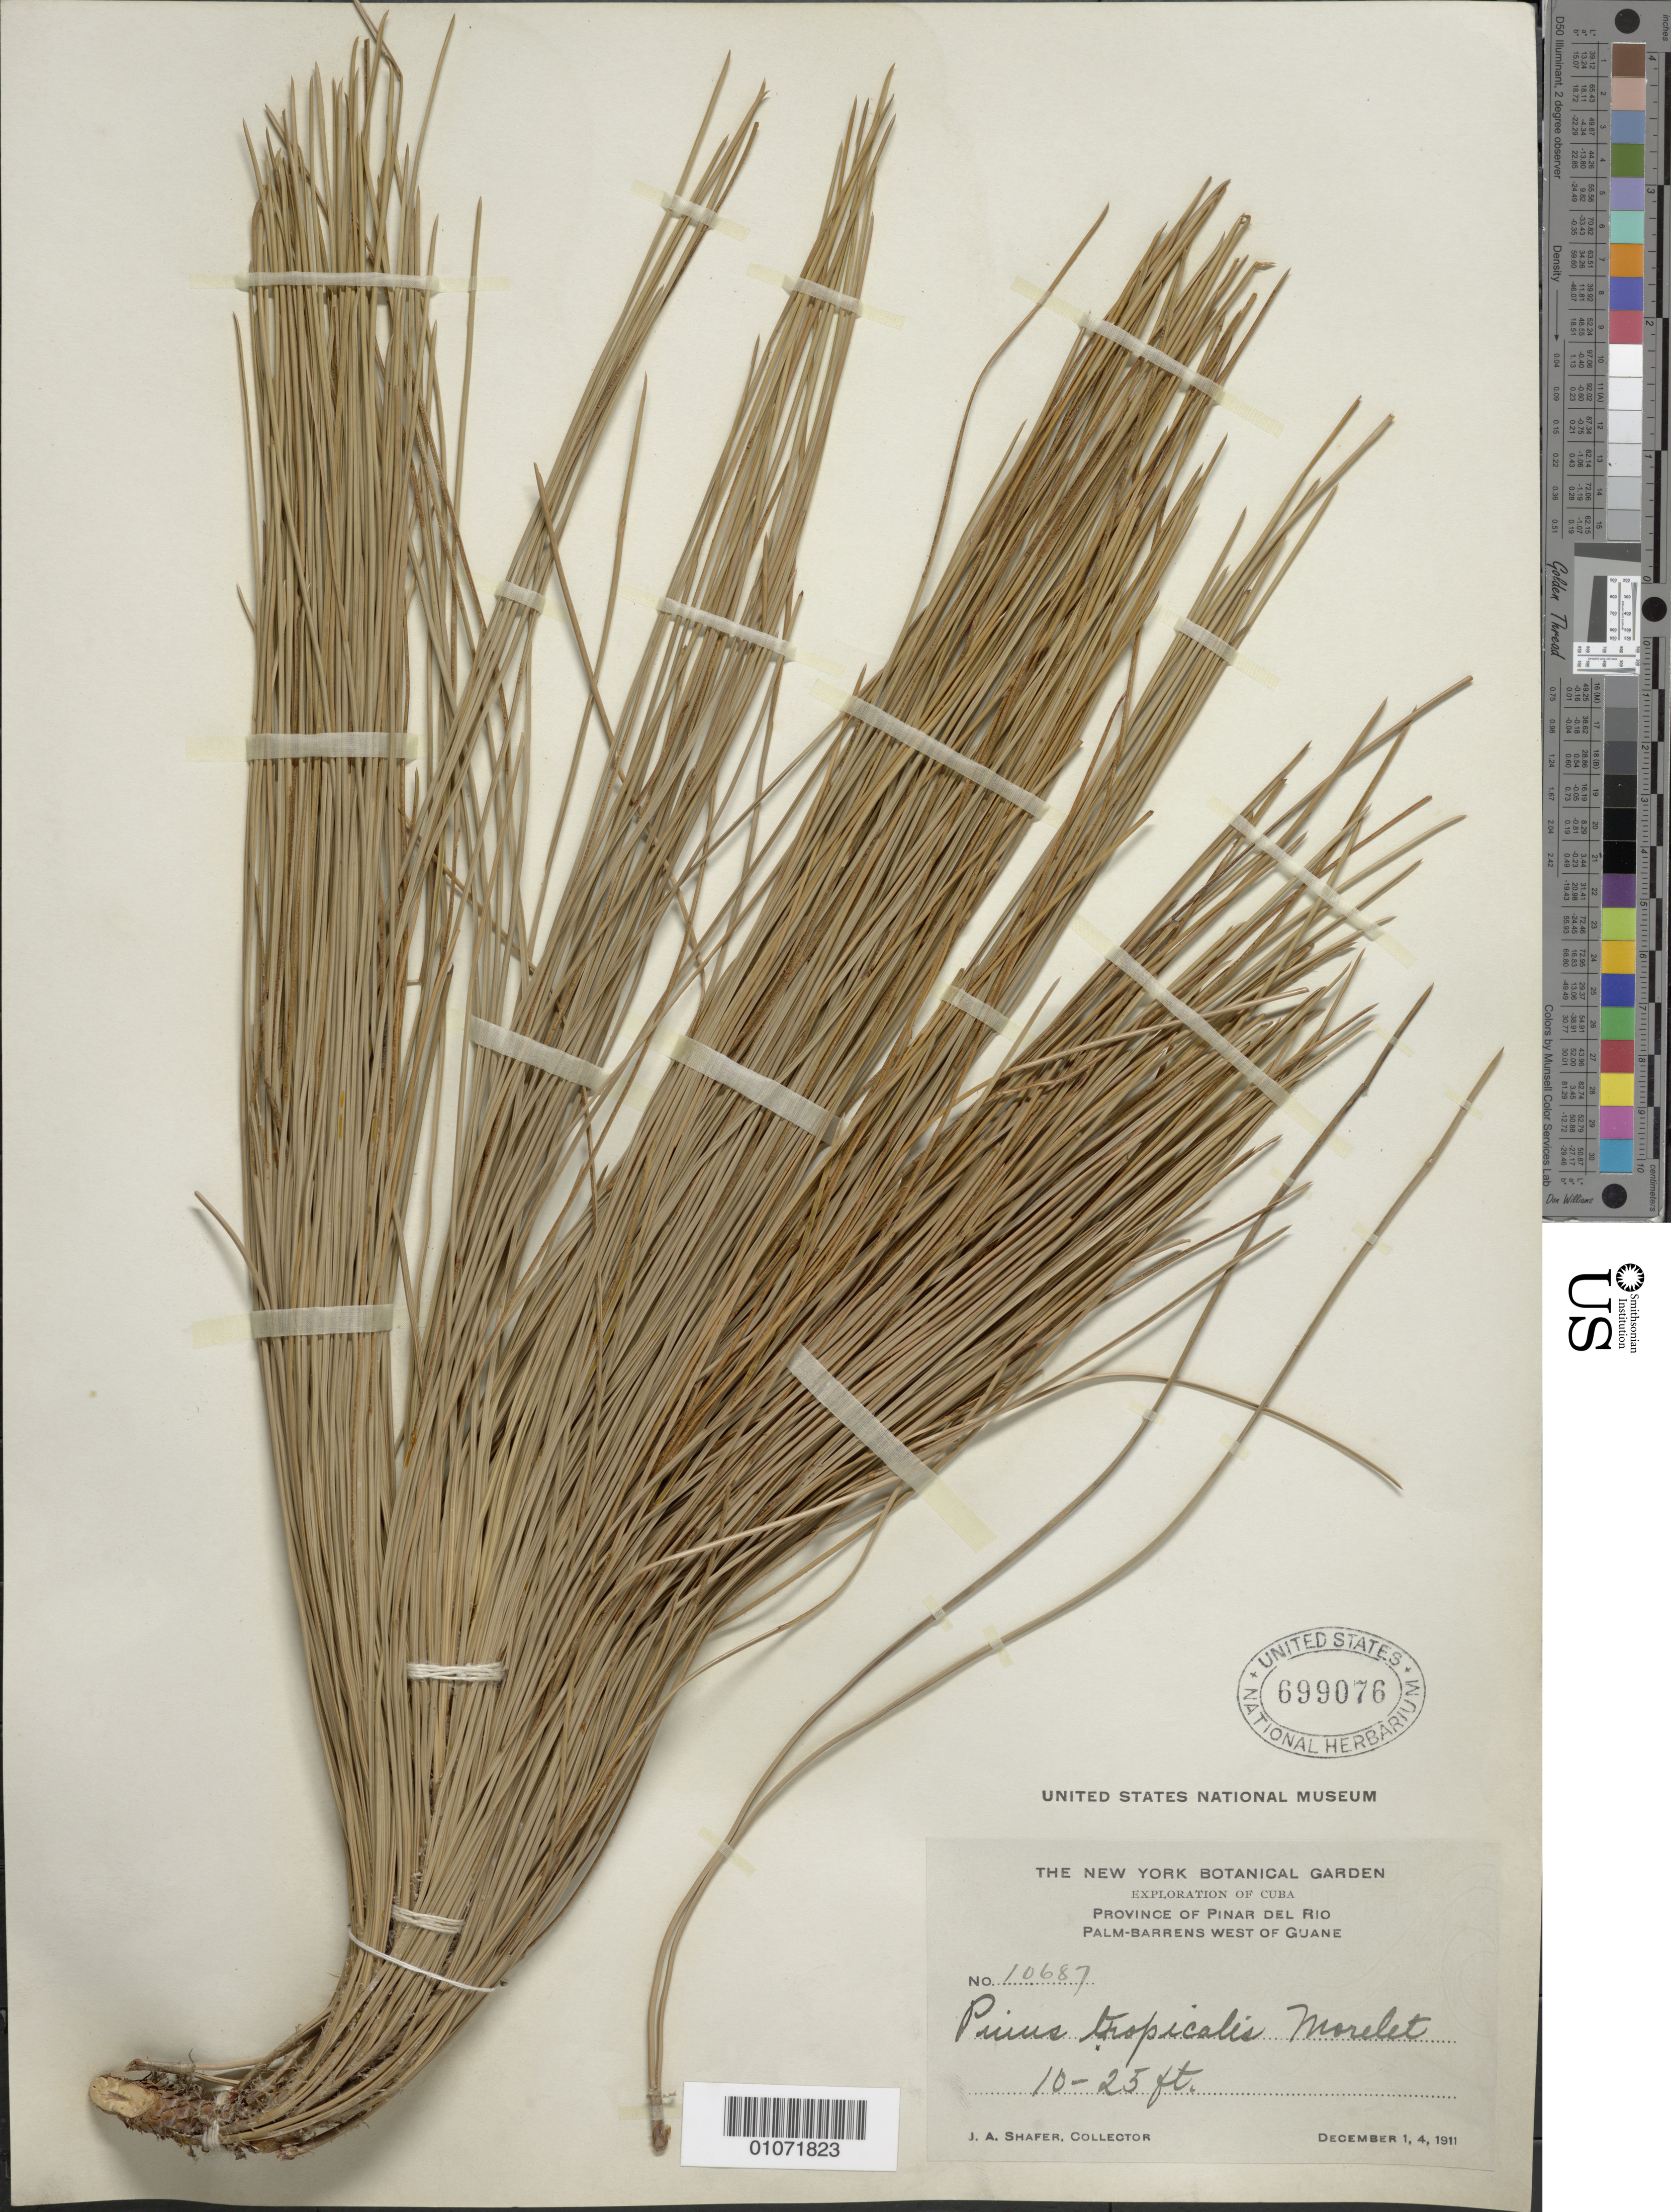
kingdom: Plantae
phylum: Tracheophyta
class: Pinopsida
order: Pinales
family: Pinaceae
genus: Pinus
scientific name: Pinus tropicalis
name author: Morelet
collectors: J. A. Shafer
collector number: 10687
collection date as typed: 01 Dec 1911 and 04 Dec 1911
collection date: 1911-12-01,1911-12-04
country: Cuba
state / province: Pinar del Rio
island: Cuba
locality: Palm Barrens west of Guan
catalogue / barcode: US 699076